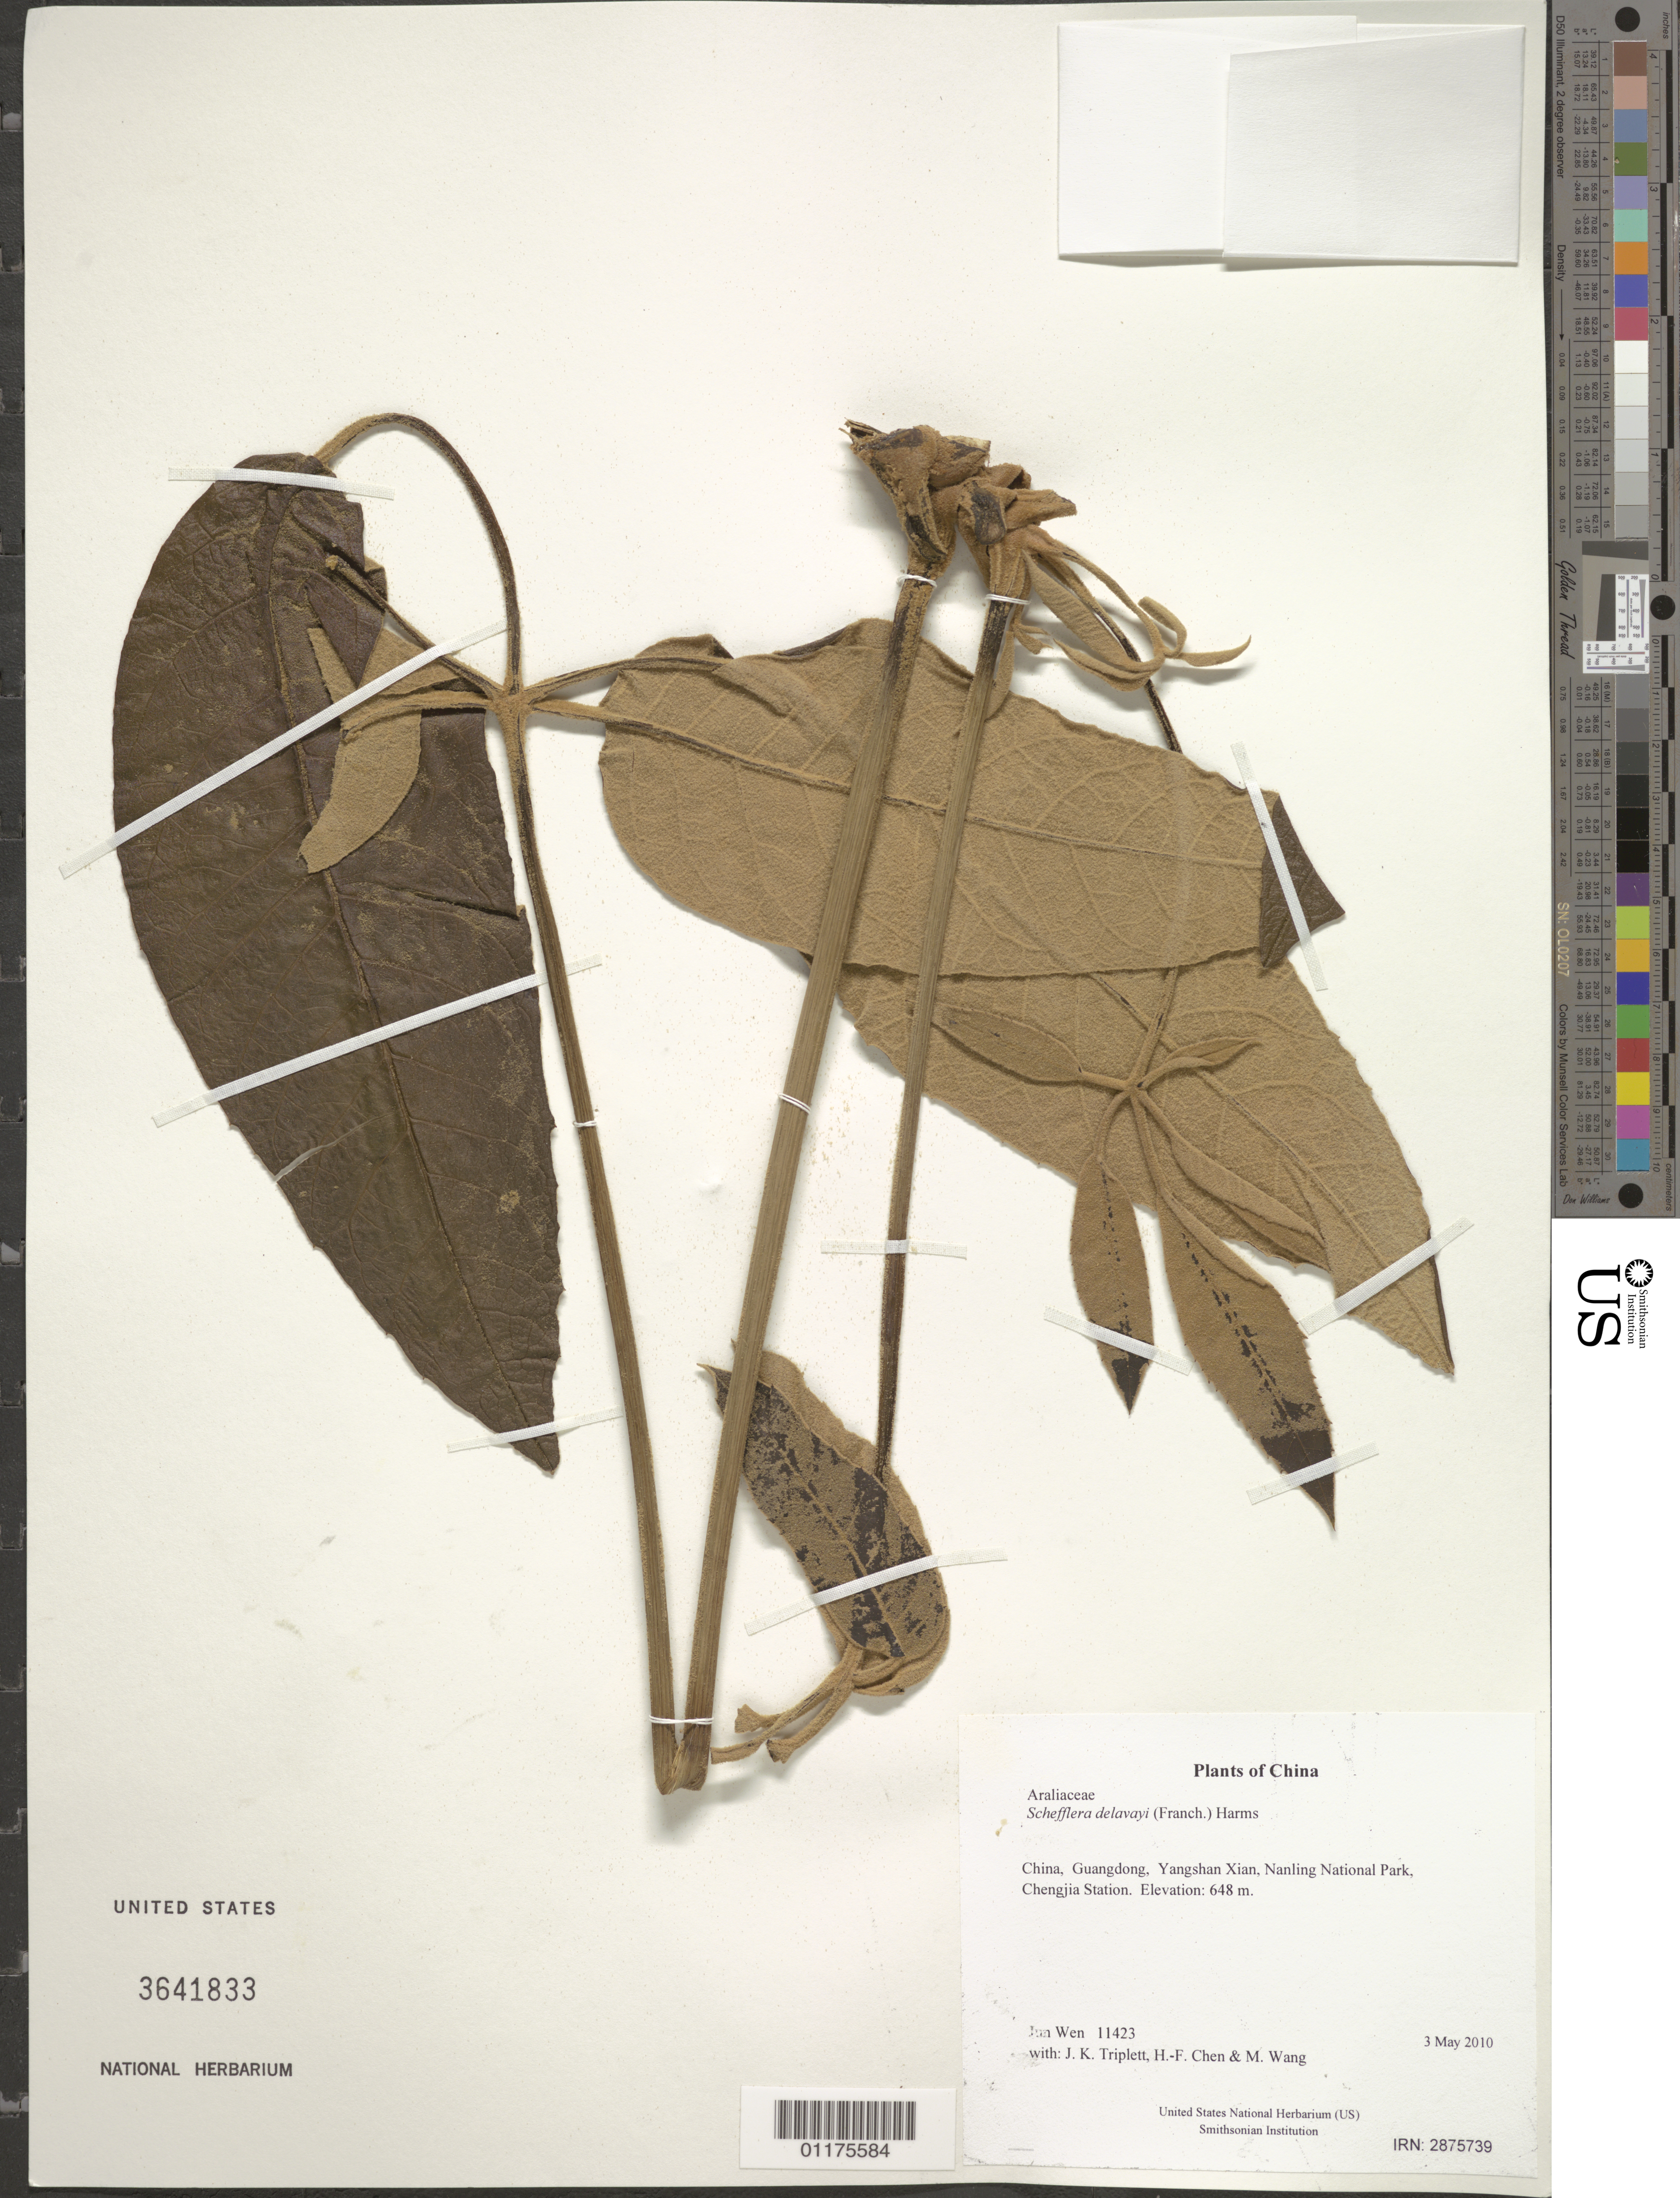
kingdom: Plantae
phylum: Tracheophyta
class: Magnoliopsida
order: Apiales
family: Araliaceae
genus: Schefflera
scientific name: Schefflera delavayi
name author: (Franch.) Harms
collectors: J. Wen, J. K. Triplett, H.-F. Chen & M. Wang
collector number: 11423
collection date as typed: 3 May 2010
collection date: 2010-05-03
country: China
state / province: Guangdong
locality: Yangshan Xian, Nanling National Park, Chengjia Station.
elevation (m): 648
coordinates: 24 45.624 N, 112 53.497 E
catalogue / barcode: US 3641833